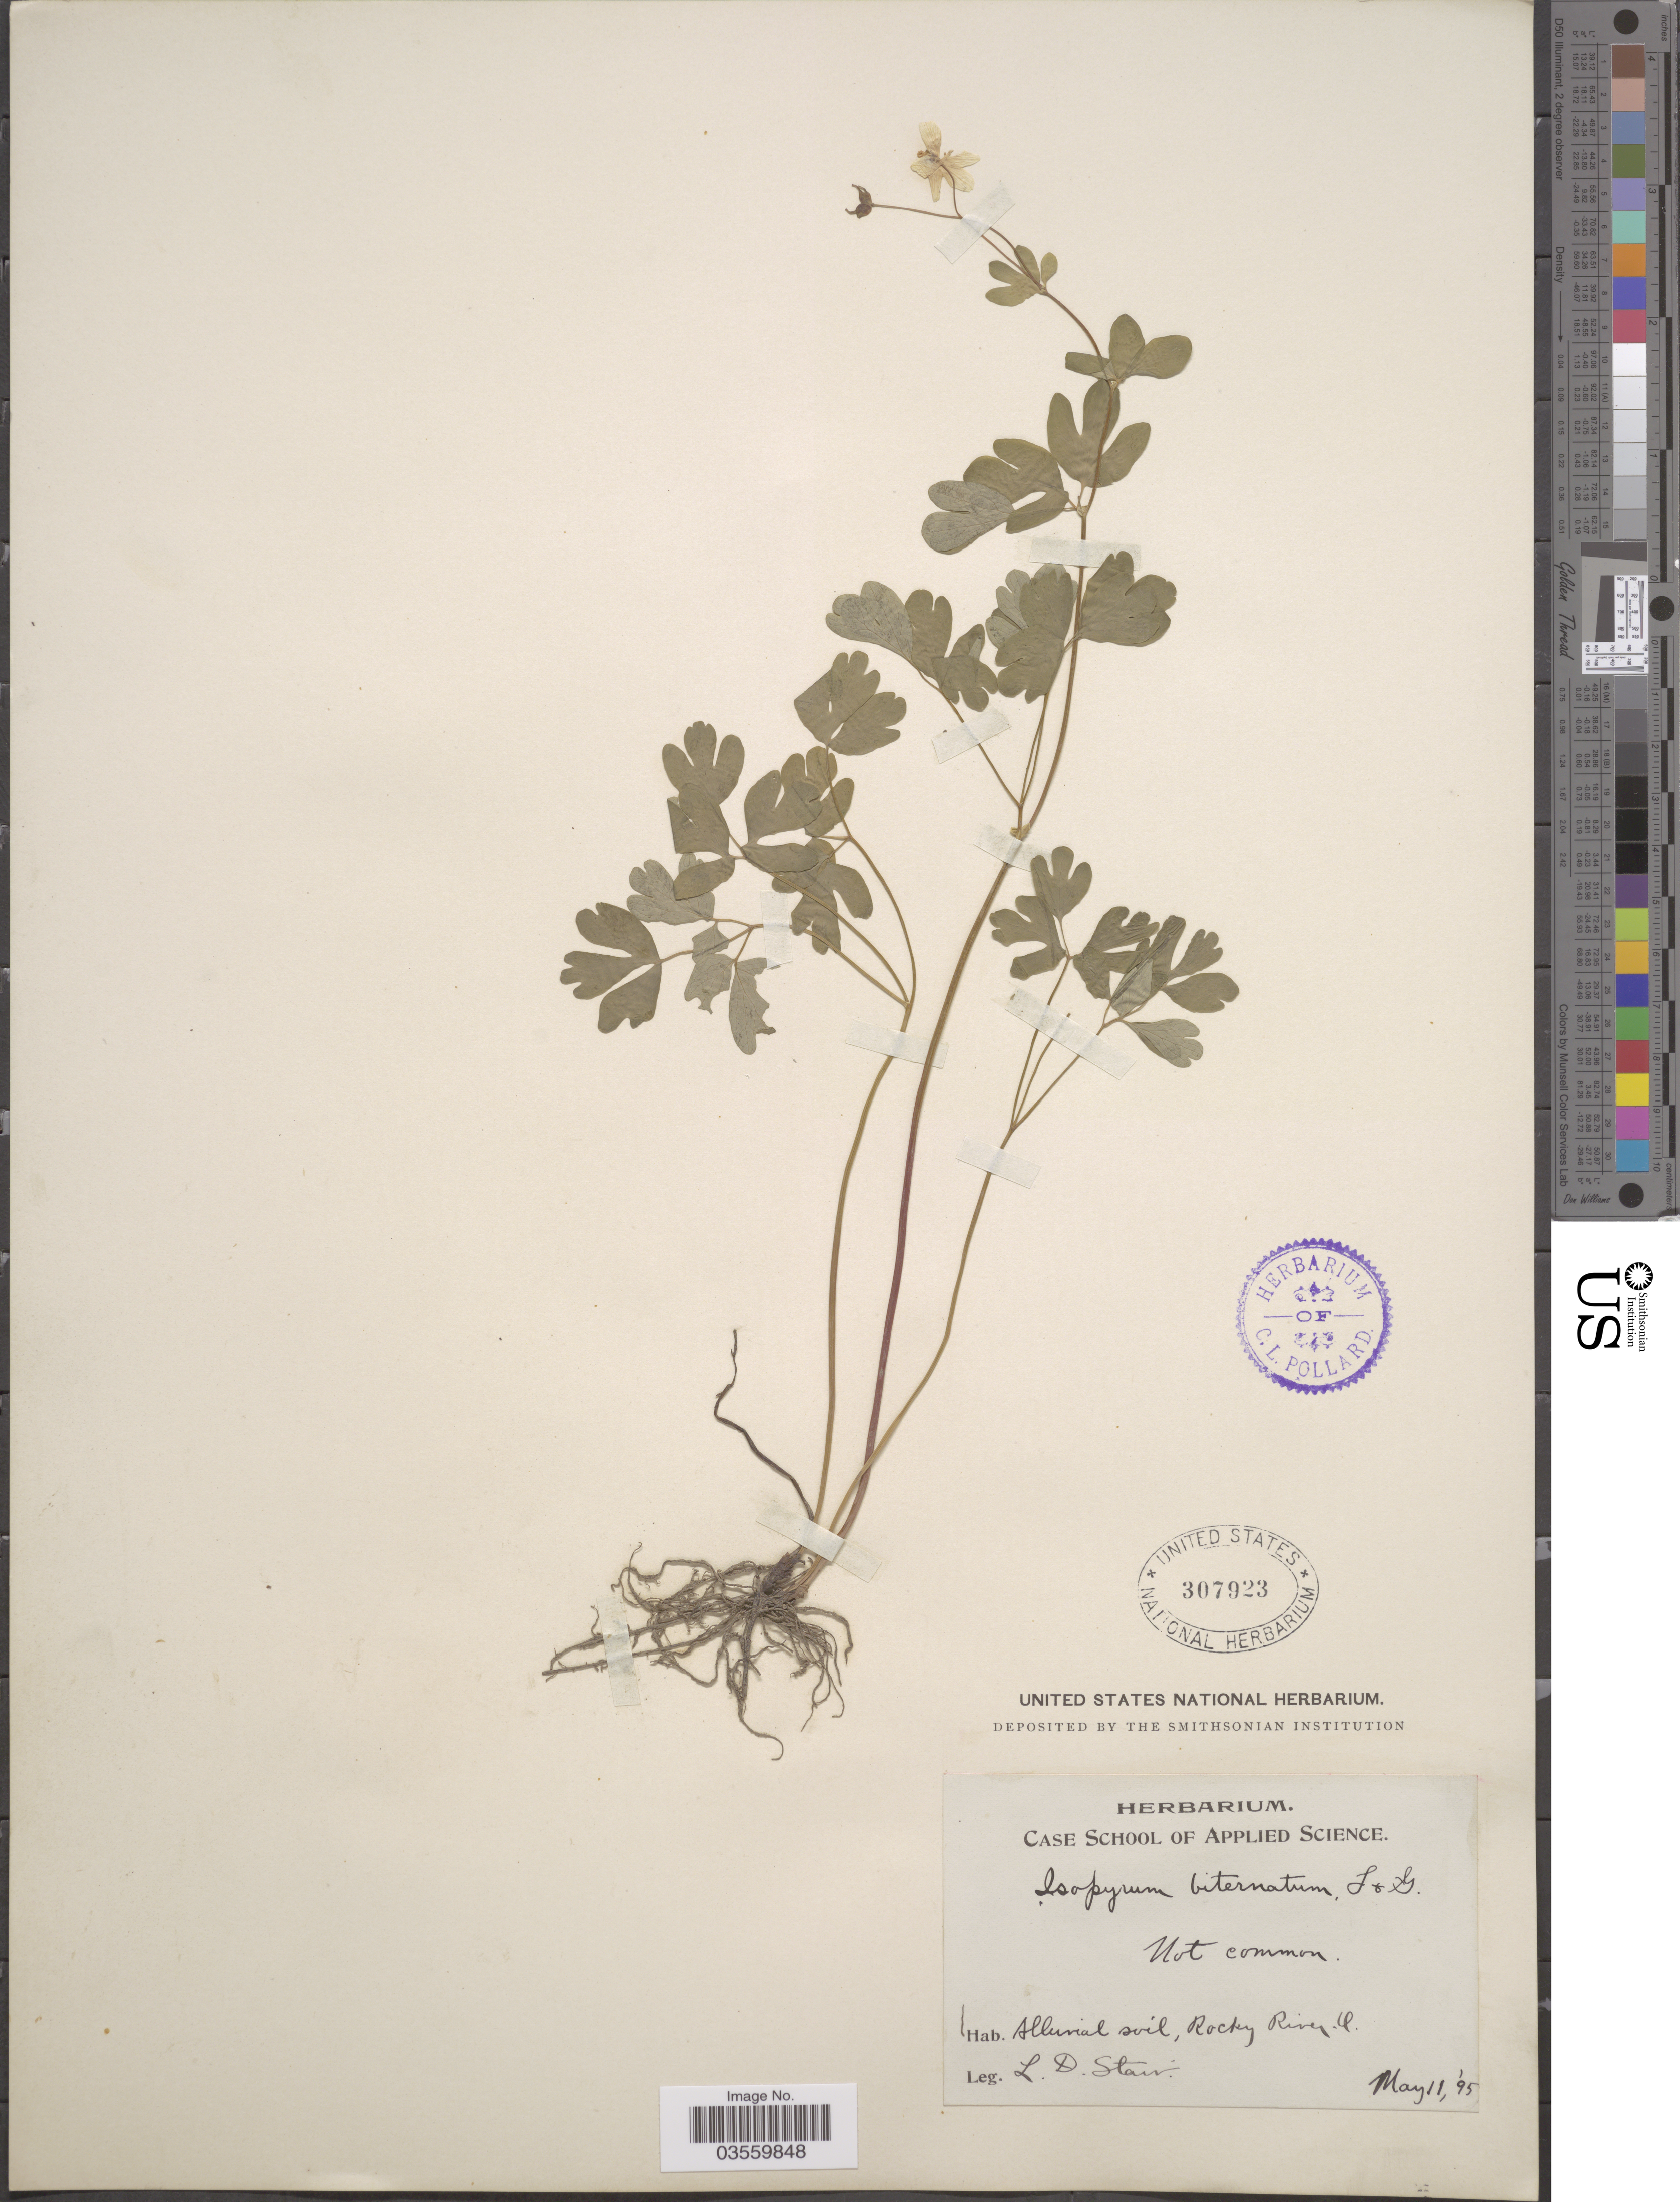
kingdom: Plantae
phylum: Tracheophyta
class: Magnoliopsida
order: Ranunculales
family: Ranunculaceae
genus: Enemion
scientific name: Enemion biternatum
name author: (Torr. & A. Gray) Raf.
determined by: Strong, Mark T., (BOT), Smithsonian Institution - National Museum of Natural History (UNITED STATES)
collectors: L. Stair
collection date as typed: Transcribed d/m/y: 11/5/95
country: United States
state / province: Ohio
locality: Rocky River.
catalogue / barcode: US 307923